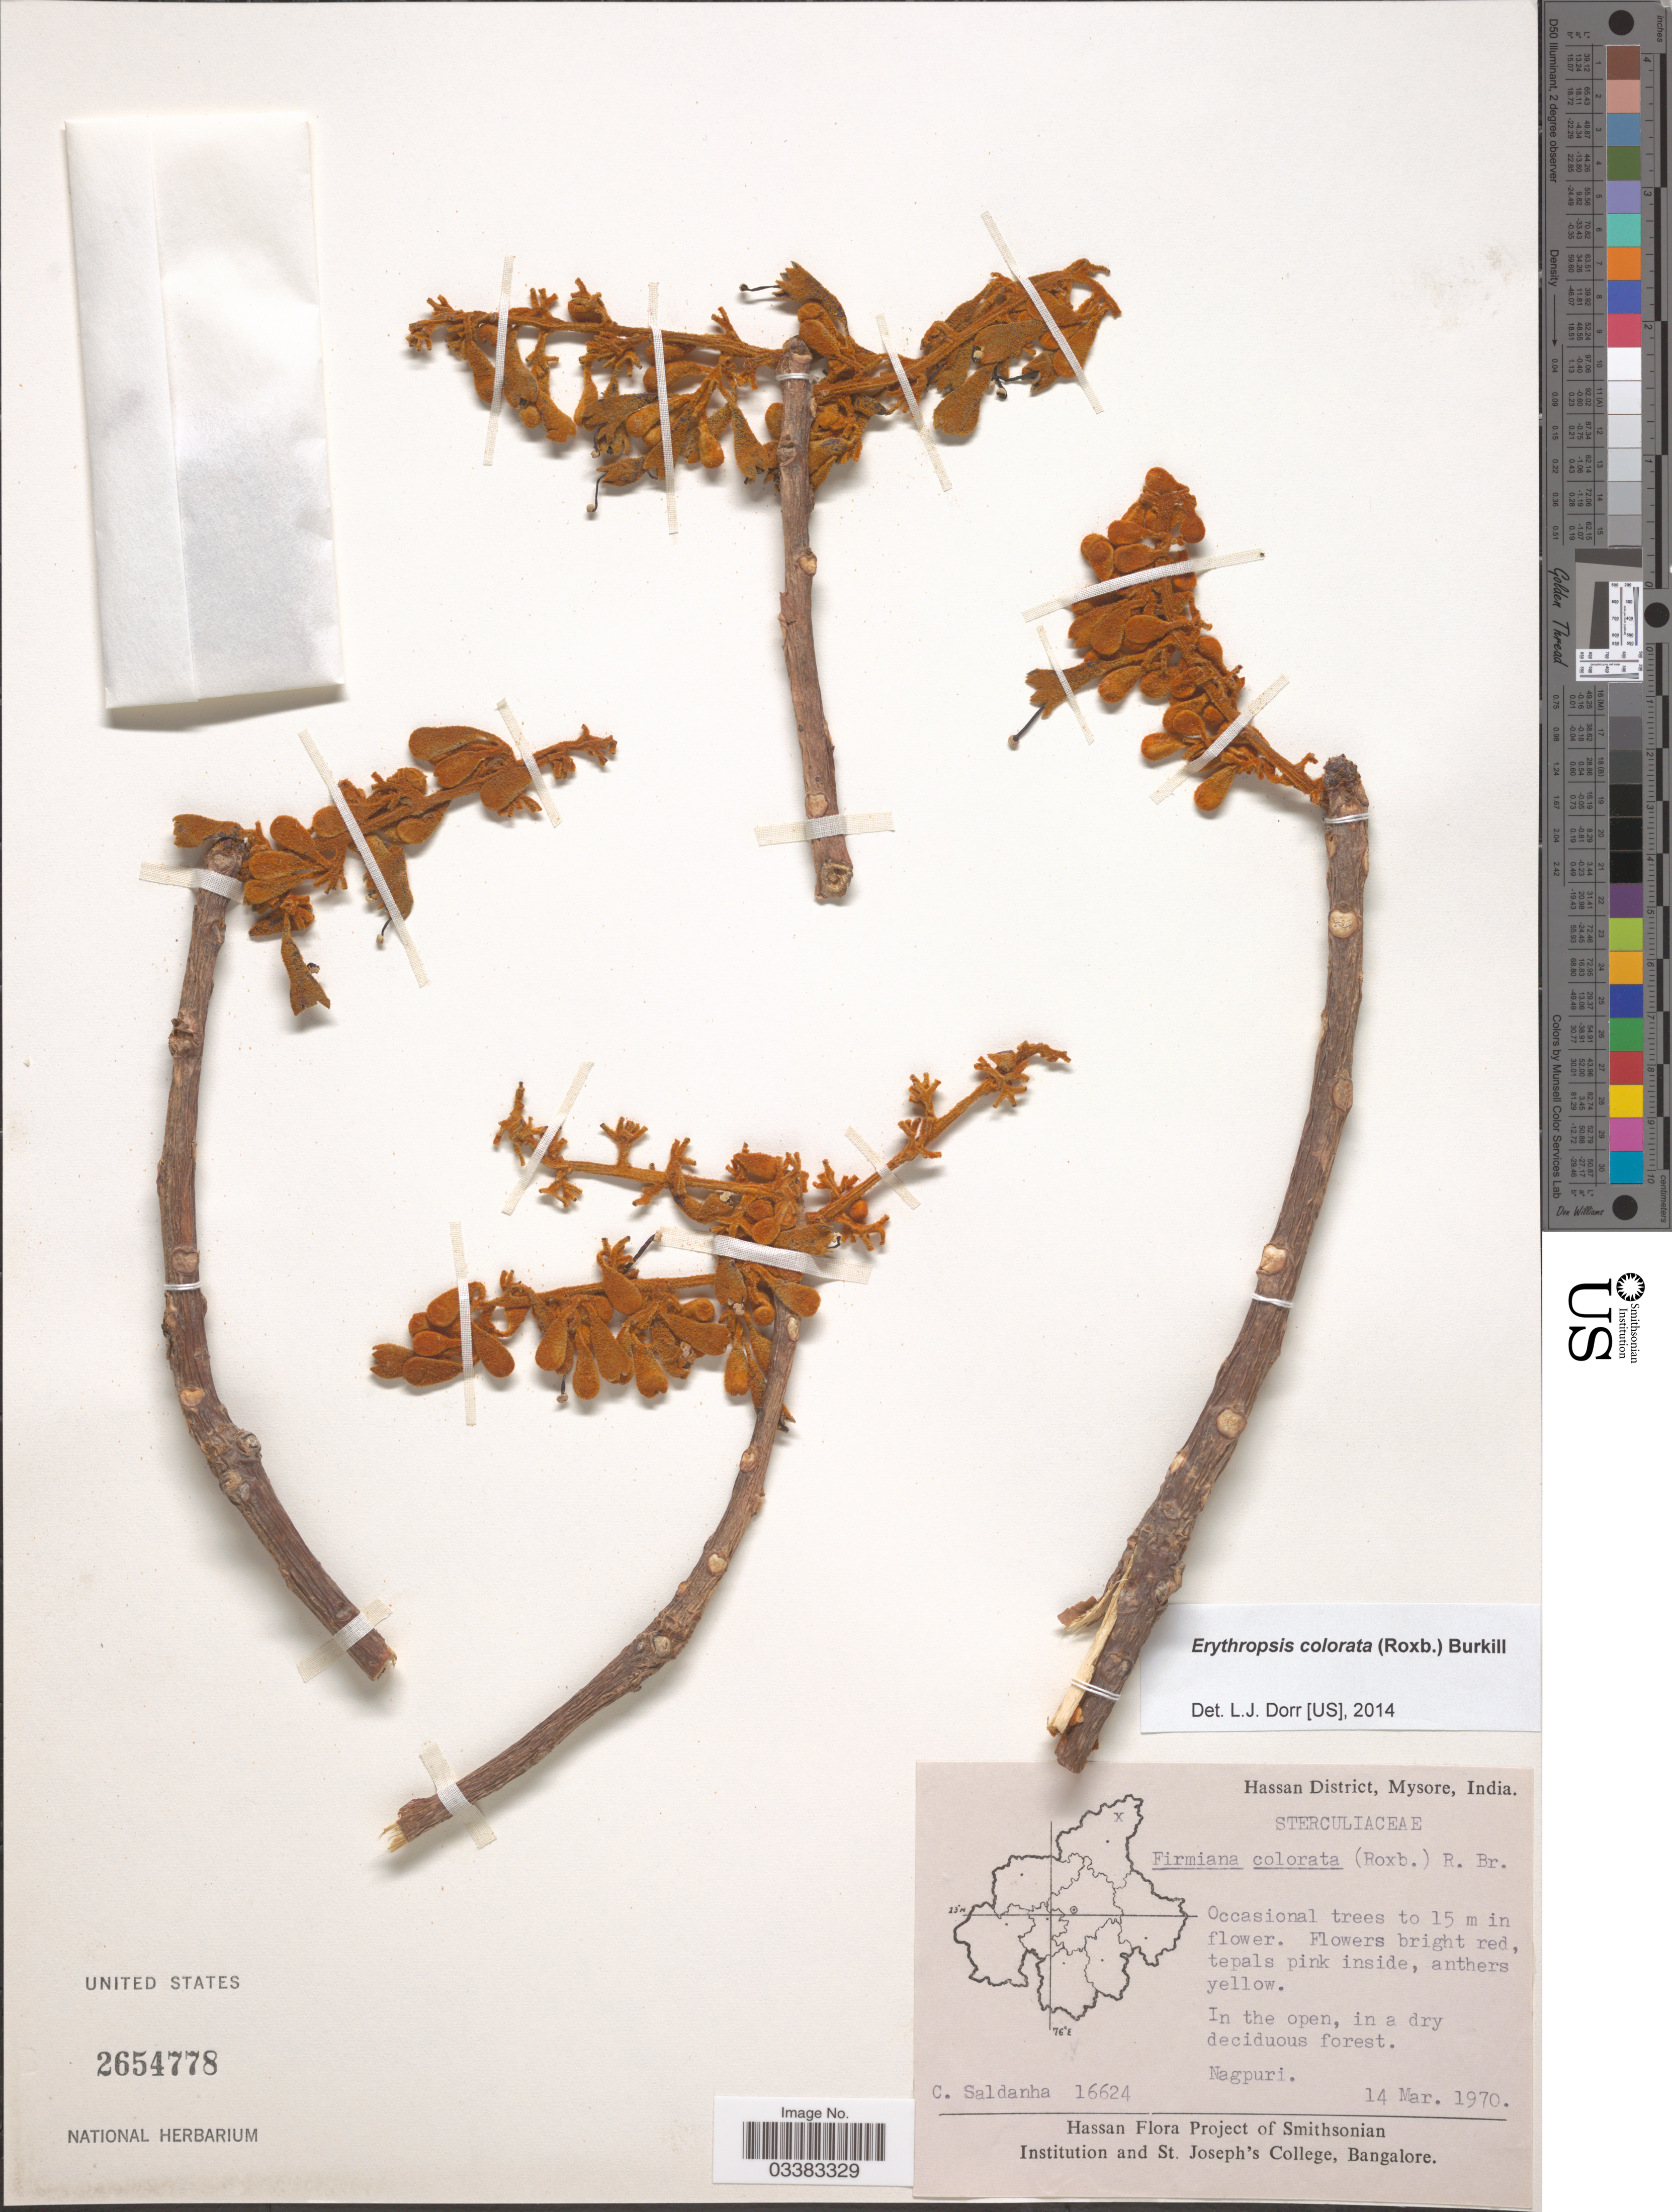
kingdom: Plantae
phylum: Tracheophyta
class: Magnoliopsida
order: Malvales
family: Malvaceae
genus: Erythropsis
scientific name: Erythropsis colorata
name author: (Roxb.) Burkill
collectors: C. Saldanha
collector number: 16624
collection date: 1970-03-14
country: India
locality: Hassan District, Mysore. Nagpuri.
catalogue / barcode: US 2654778